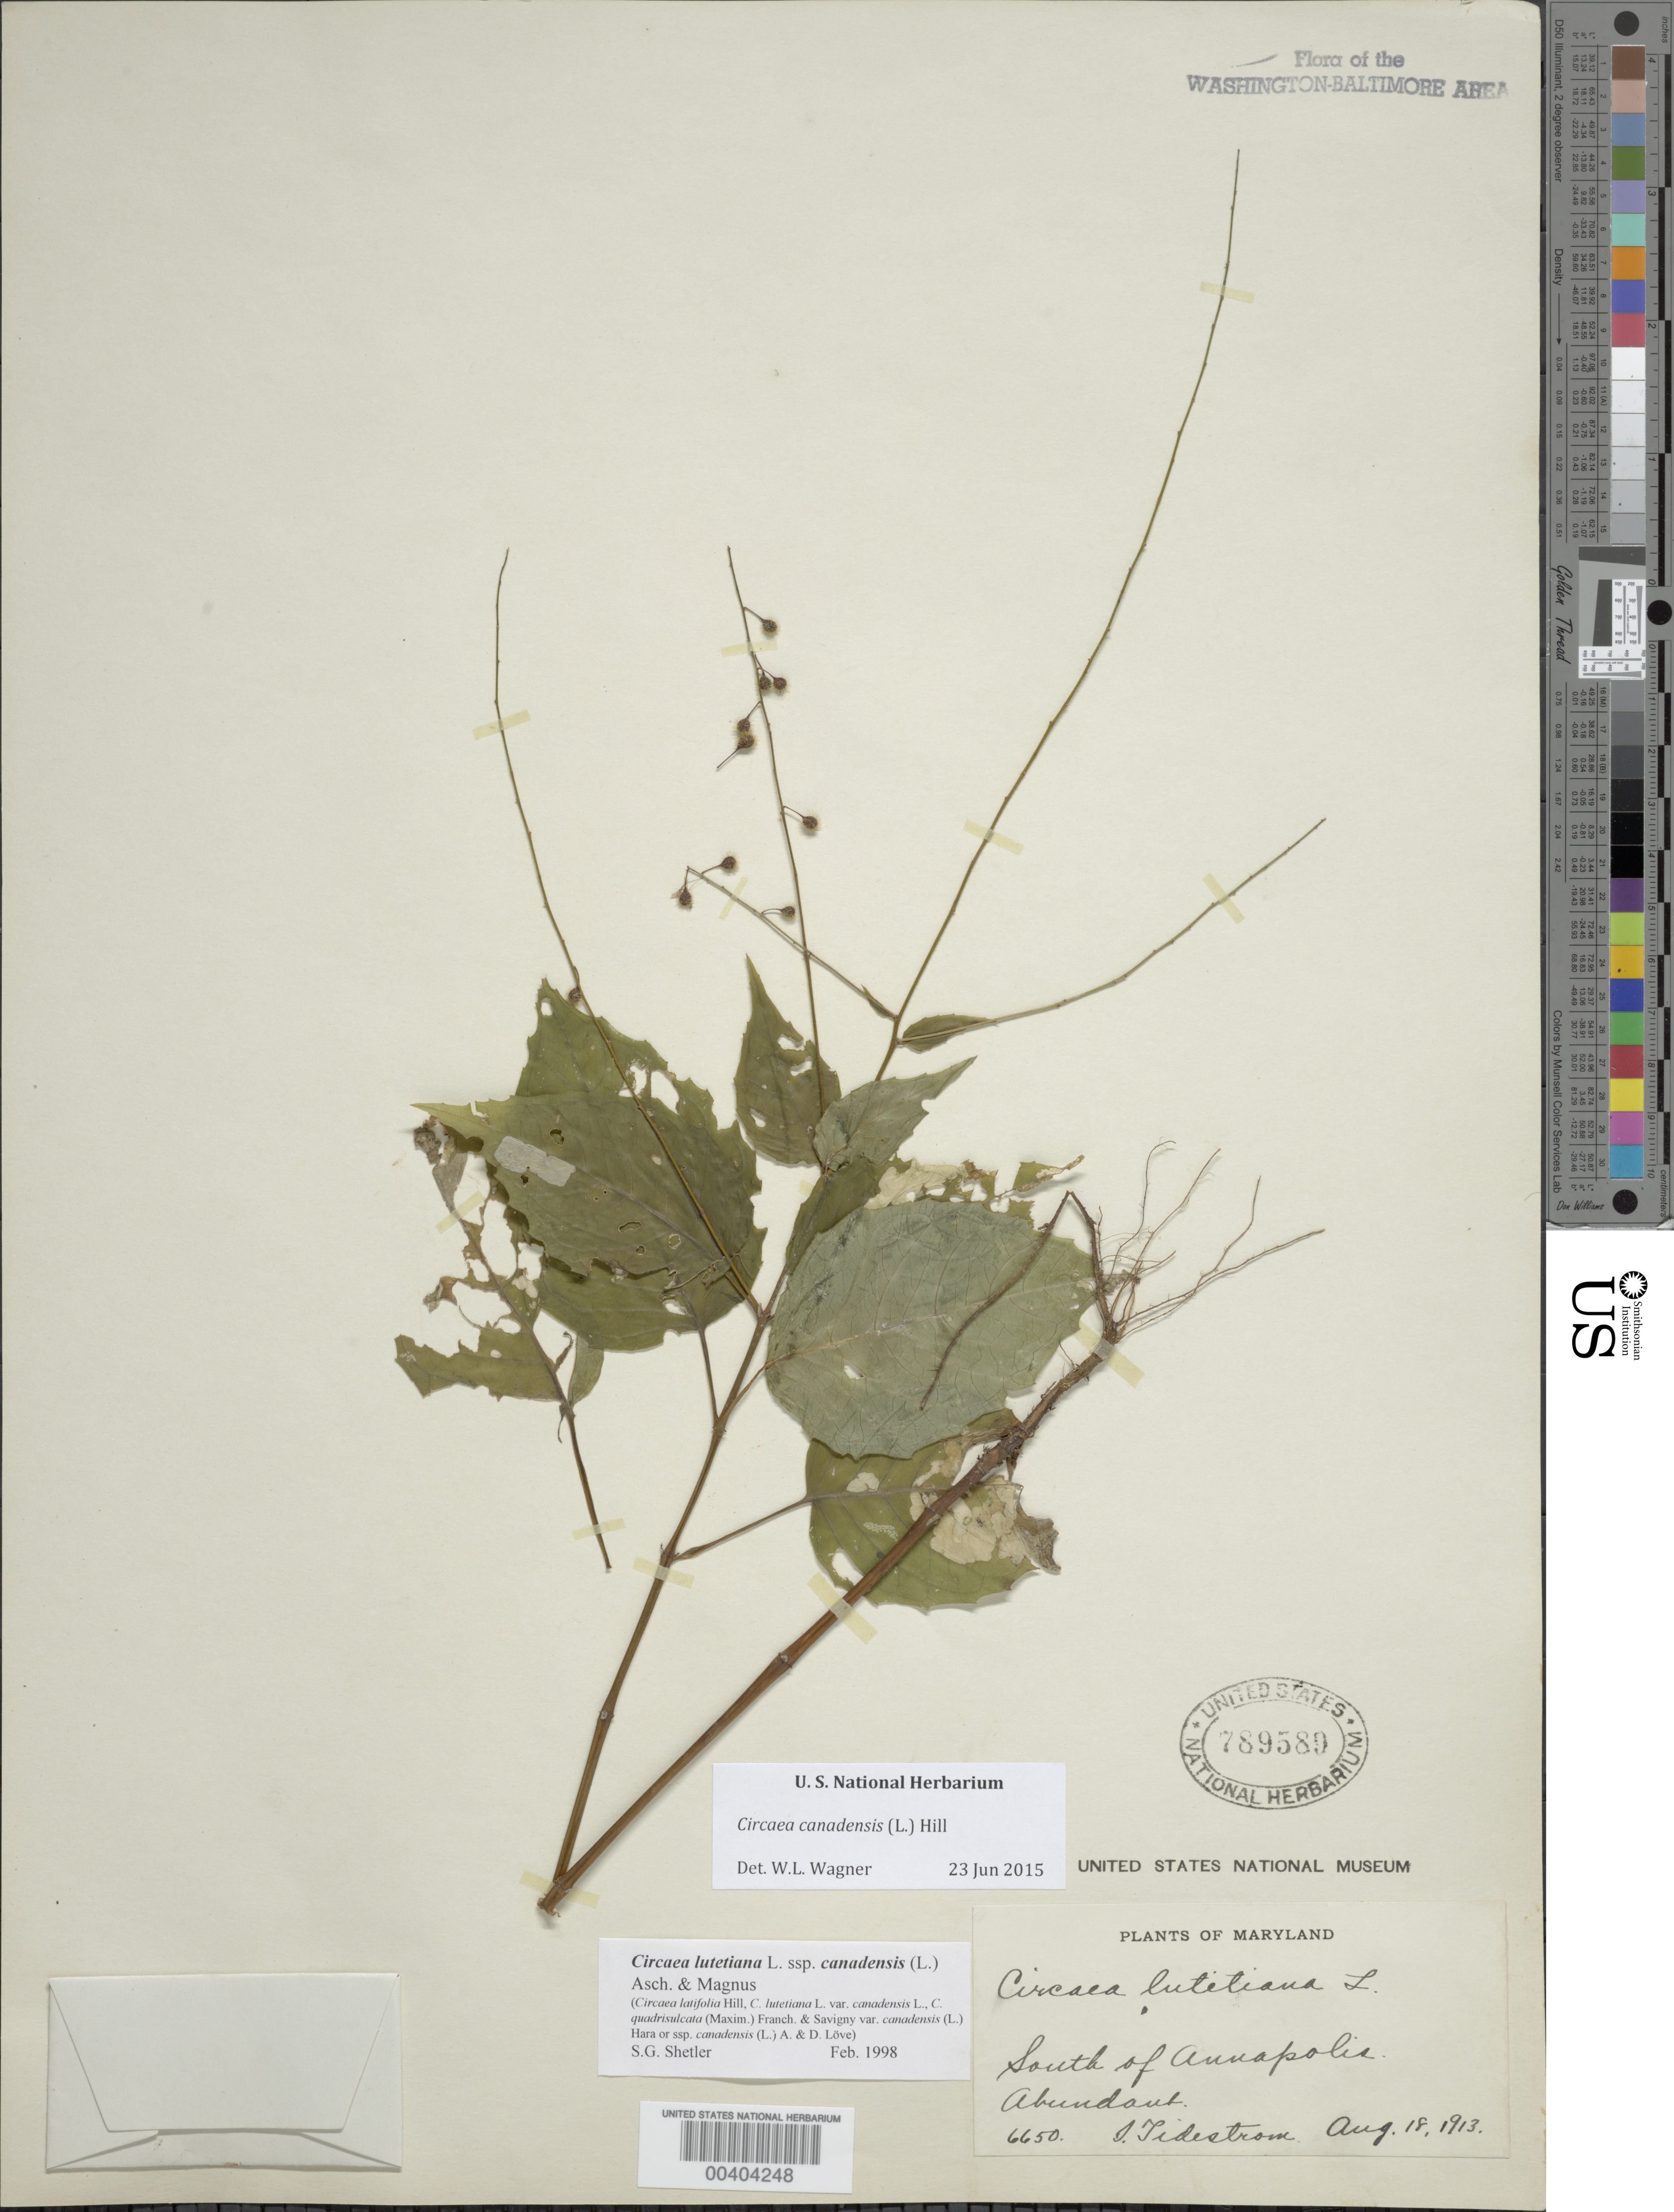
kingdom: Plantae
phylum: Tracheophyta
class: Magnoliopsida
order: Myrtales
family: Onagraceae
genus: Circaea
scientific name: Circaea canadensis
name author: (L.) Hill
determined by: Wagner, W. L., (BOT), Smithsonian Institution - National Museum of Natural History (UNITED STATES)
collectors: I. F. Tidestrom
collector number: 6650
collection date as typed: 18 Aug 1913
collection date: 1913-08-18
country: United States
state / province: Maryland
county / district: Anne Arundel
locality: S or Annapolis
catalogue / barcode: US 789589